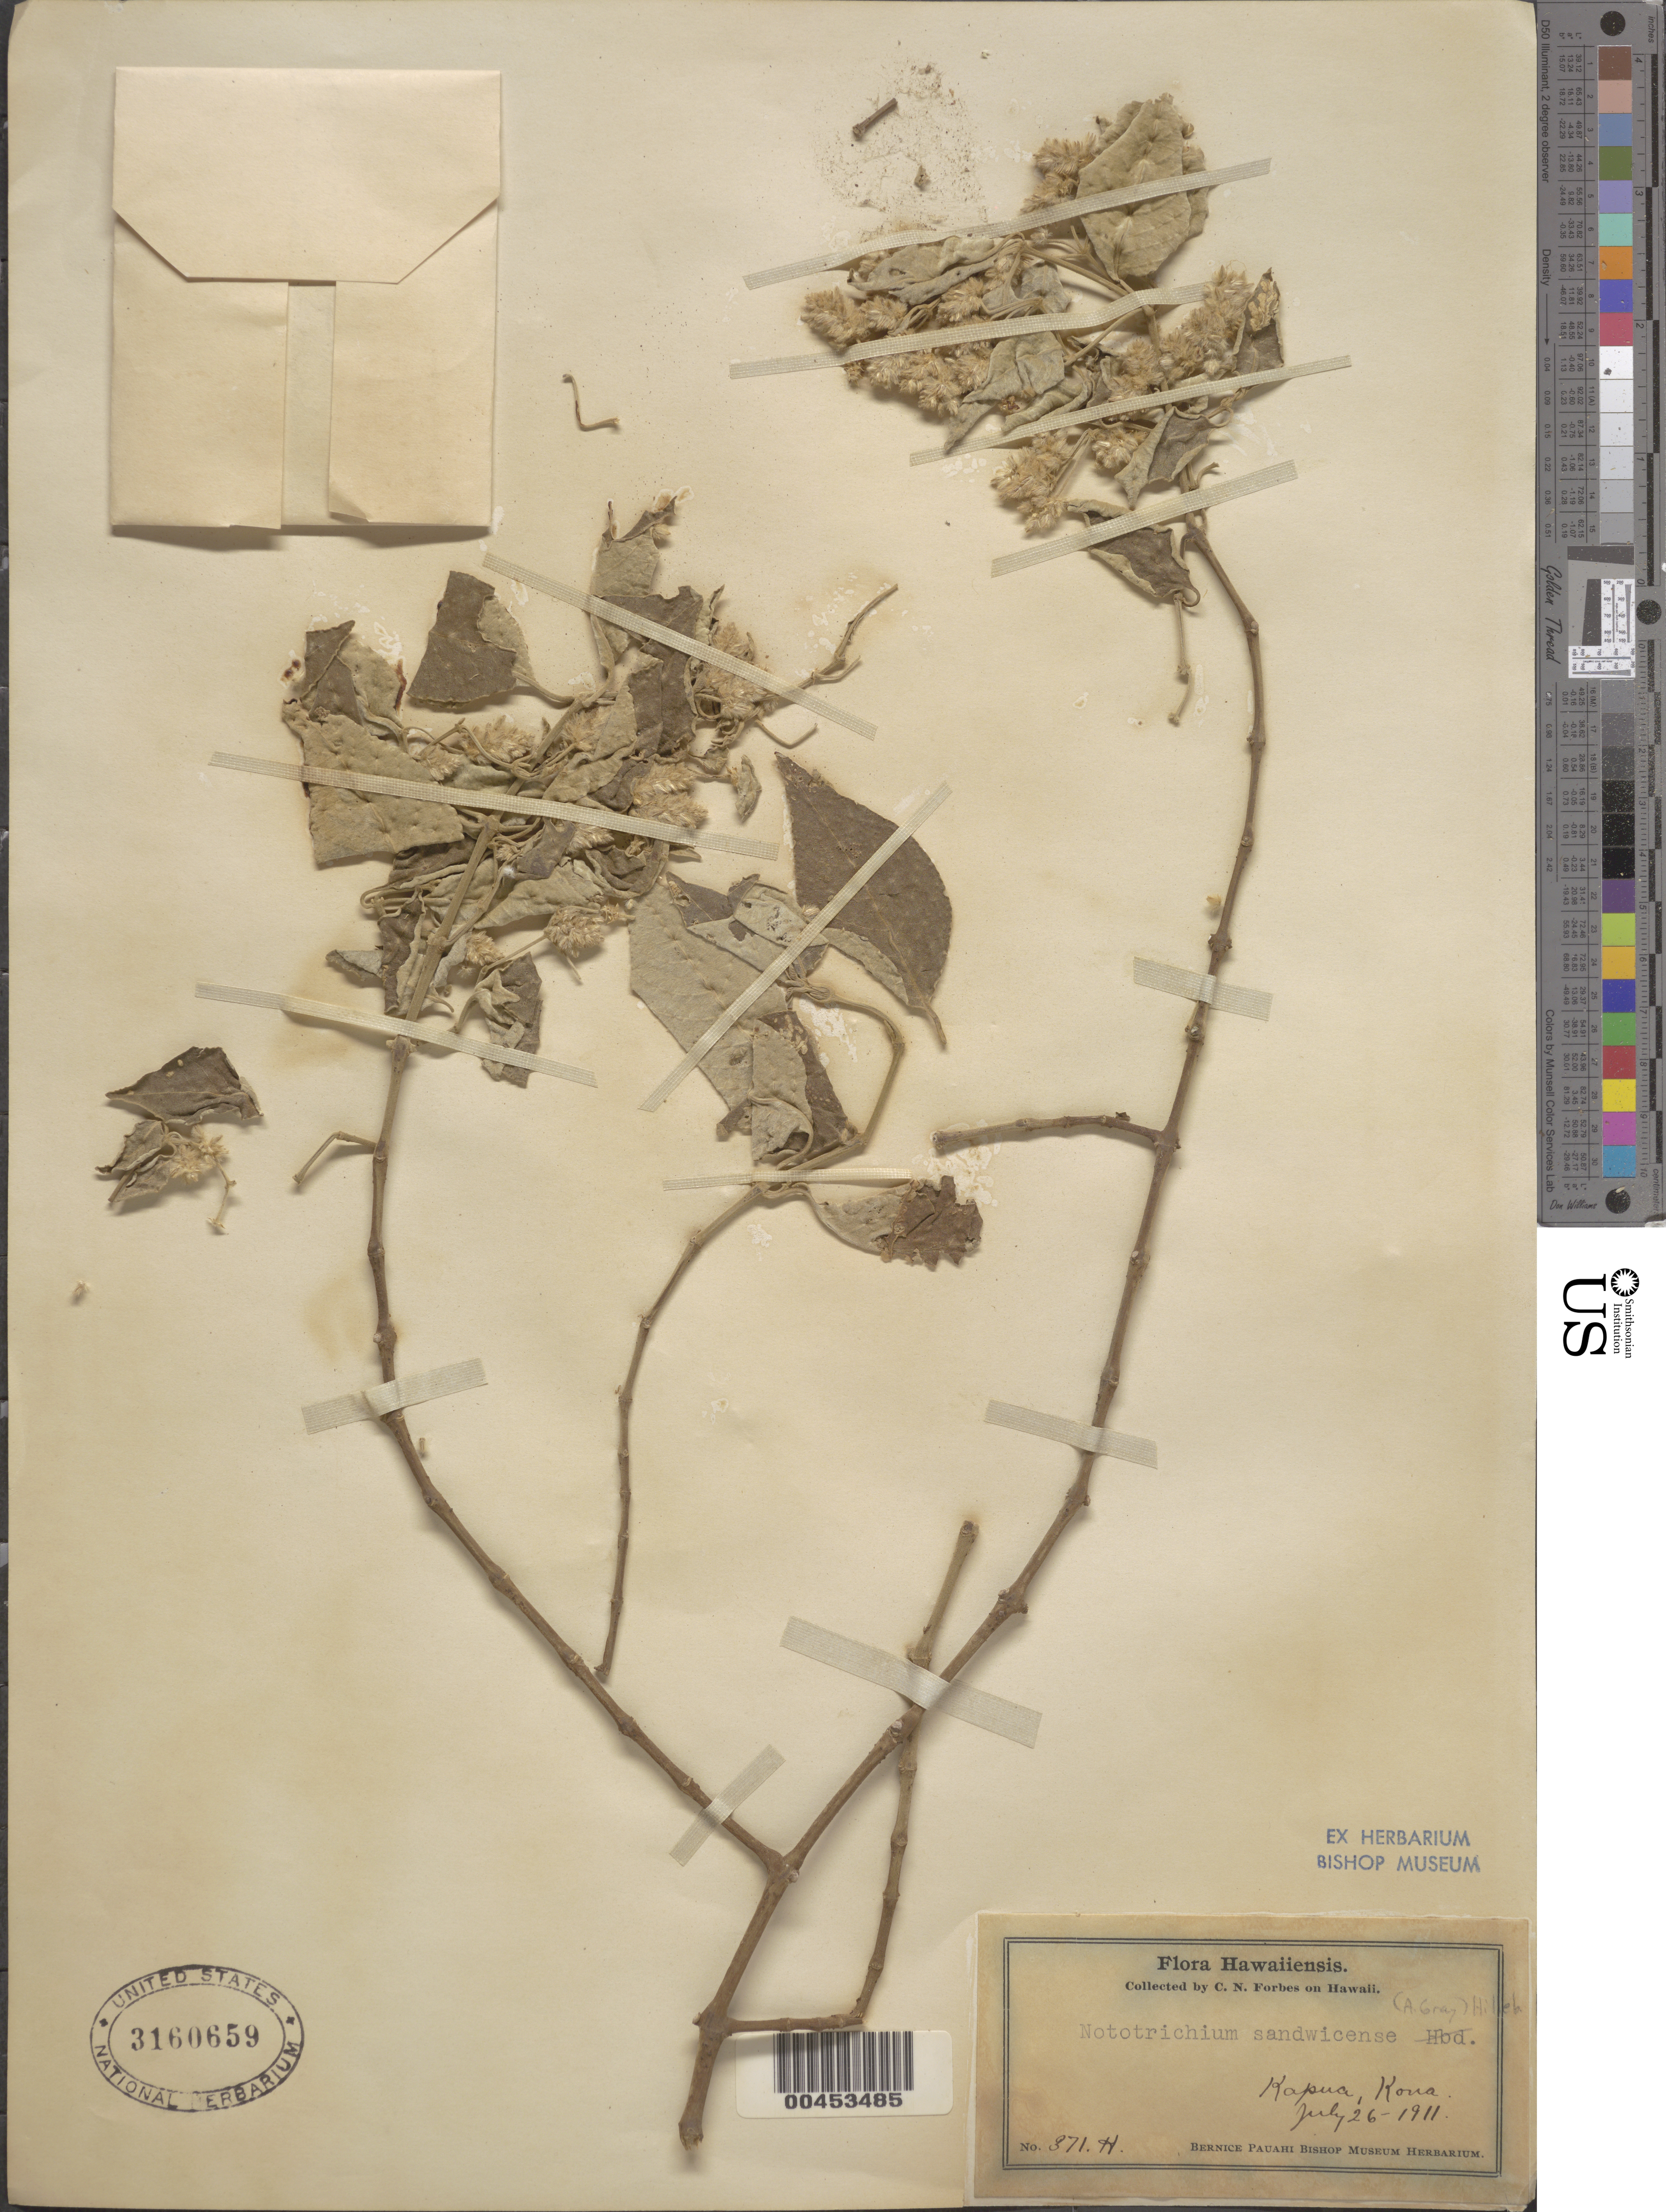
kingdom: Plantae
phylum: Tracheophyta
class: Magnoliopsida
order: Caryophyllales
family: Amaranthaceae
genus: Achyranthes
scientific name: Achyranthes sandwicensis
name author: (A. Gray) Di Vincenzo et al.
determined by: Wagner, W. L., (BOT), Smithsonian Institution - National Museum of Natural History (UNITED STATES)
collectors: C. N. Forbes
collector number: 371.H.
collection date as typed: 26 Jul 1911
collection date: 1911-07-26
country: United States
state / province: Hawaii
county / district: Hawaii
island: Hawaii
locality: Kapua, Kona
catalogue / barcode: US 3160659